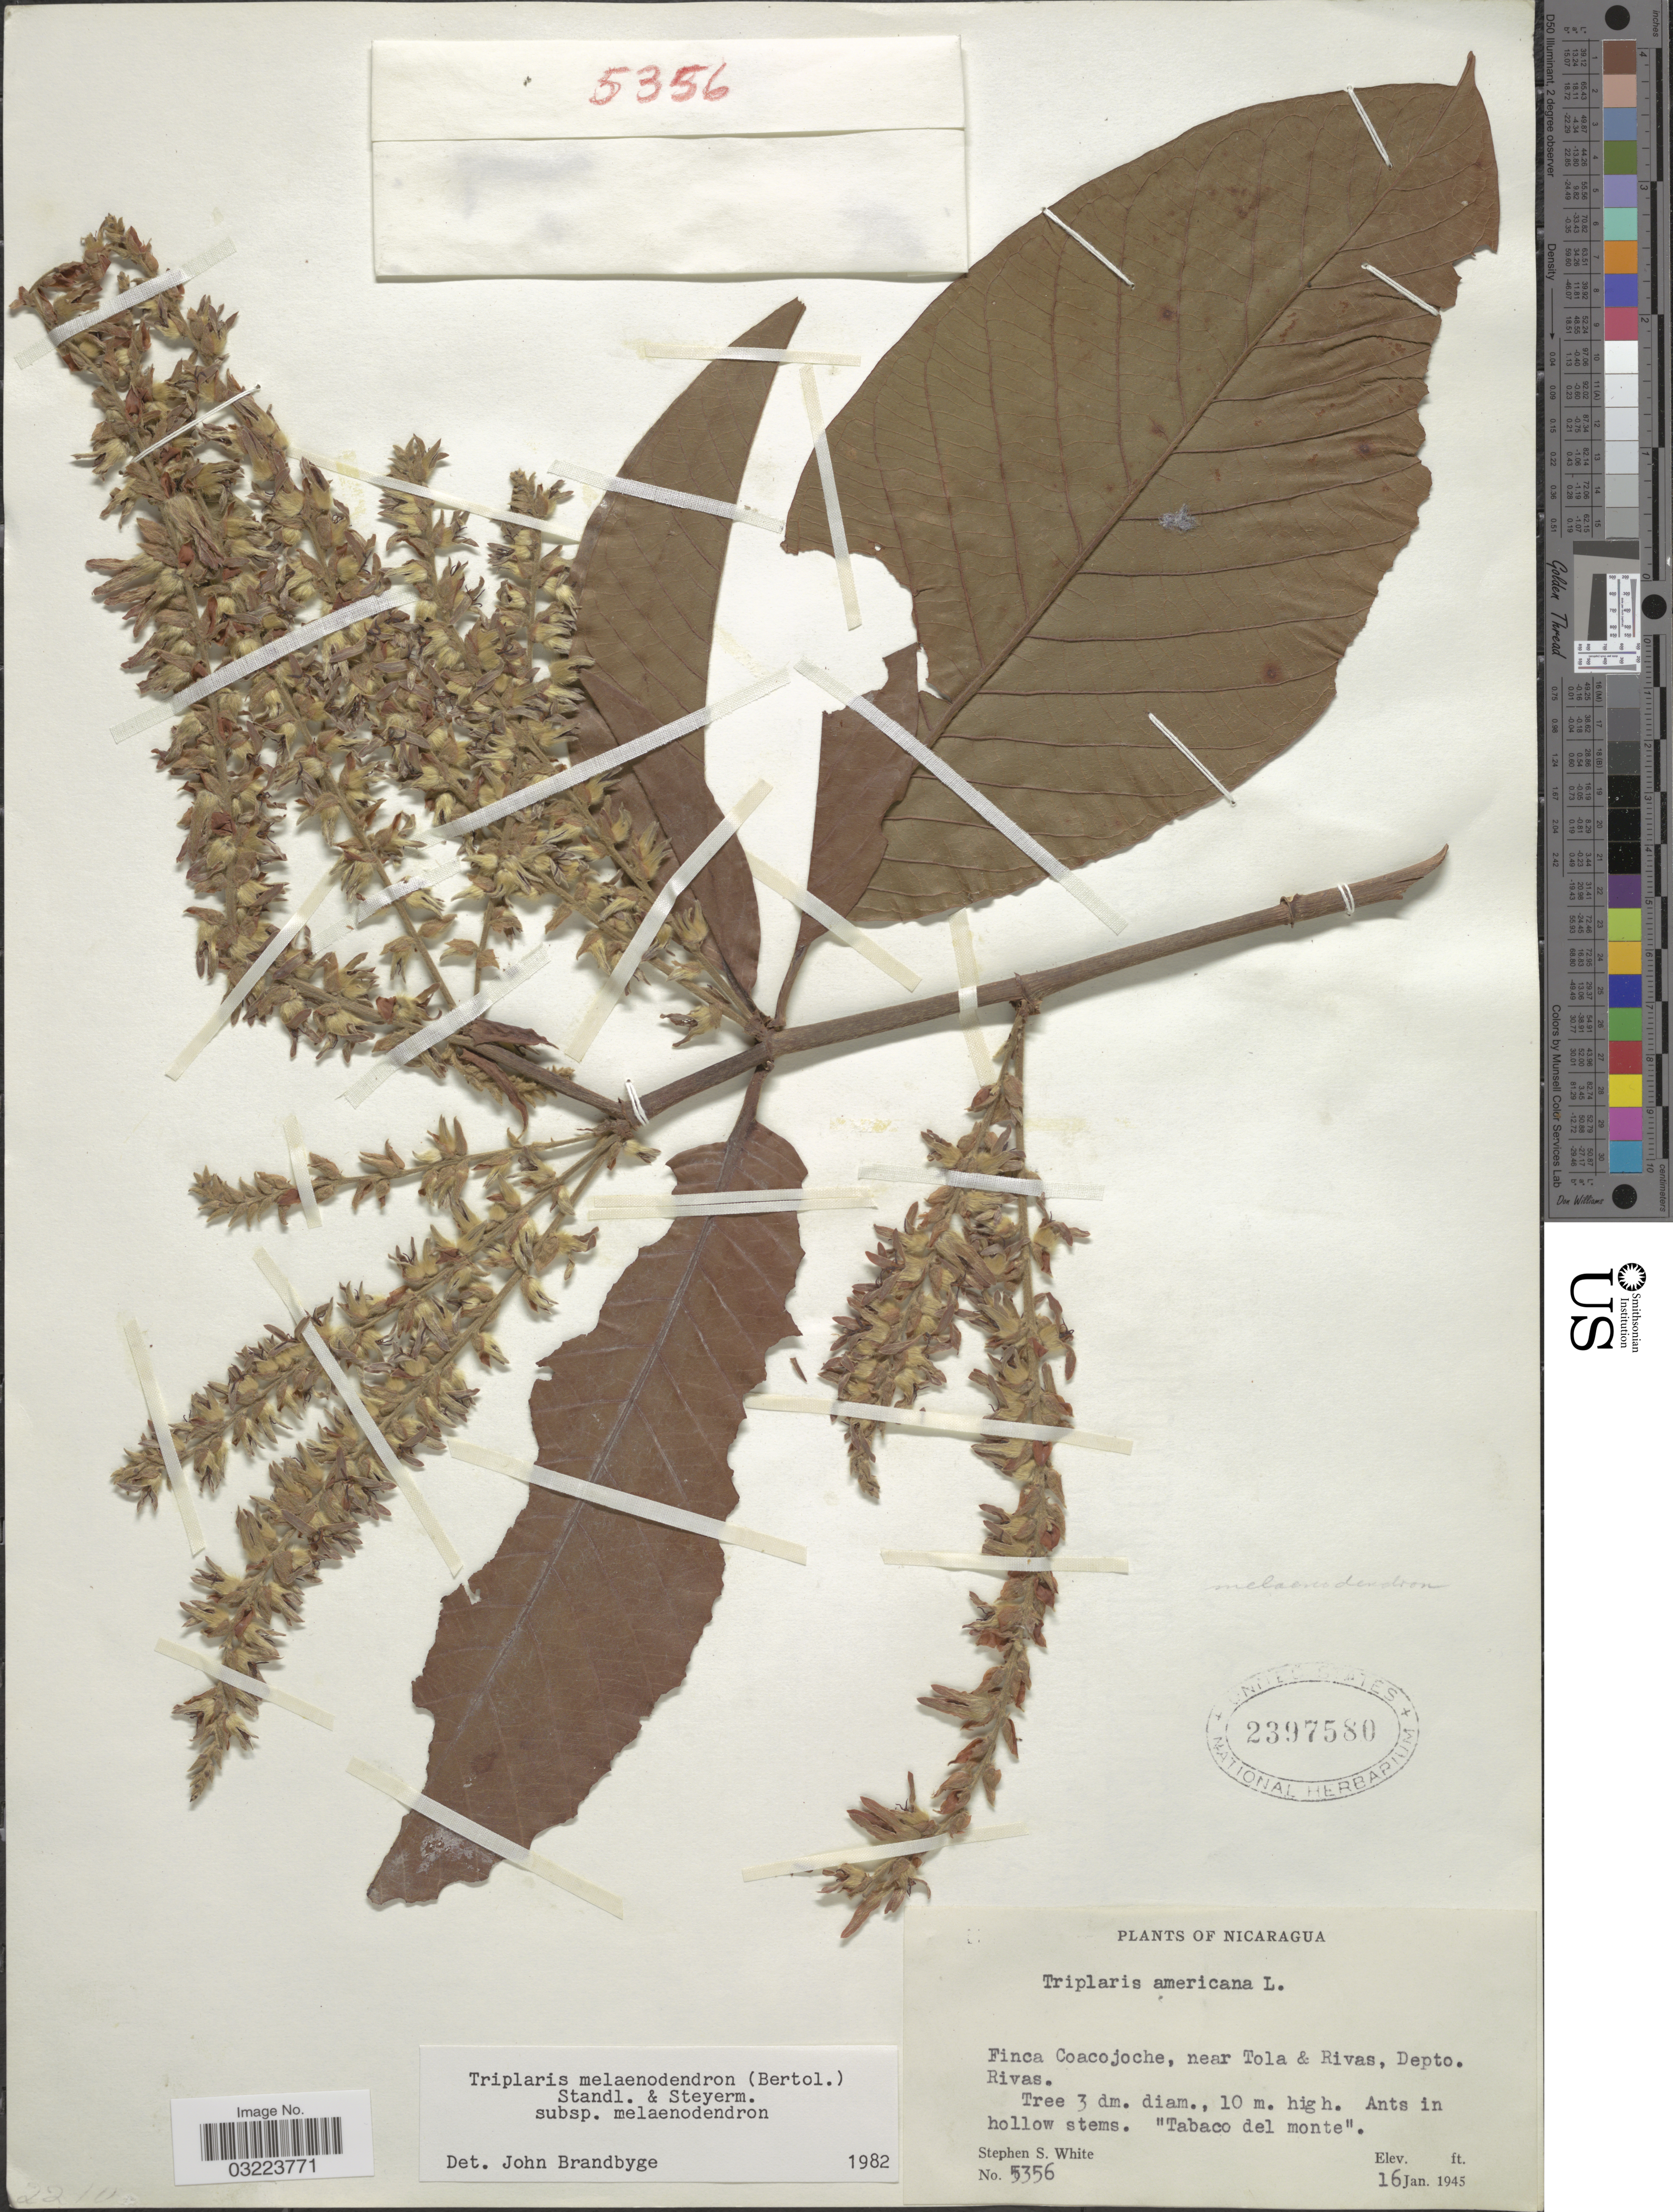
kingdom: Plantae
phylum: Tracheophyta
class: Magnoliopsida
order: Caryophyllales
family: Polygonaceae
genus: Triplaris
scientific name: Triplaris melaenodendron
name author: (Bertol.) Standl. & Steyerm.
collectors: S. S. White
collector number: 5356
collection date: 1945-01-16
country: Nicaragua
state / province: Rivas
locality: Finca Coacojoche, near Tola & Rivas, Depto. Rivas.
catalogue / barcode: US 2397580